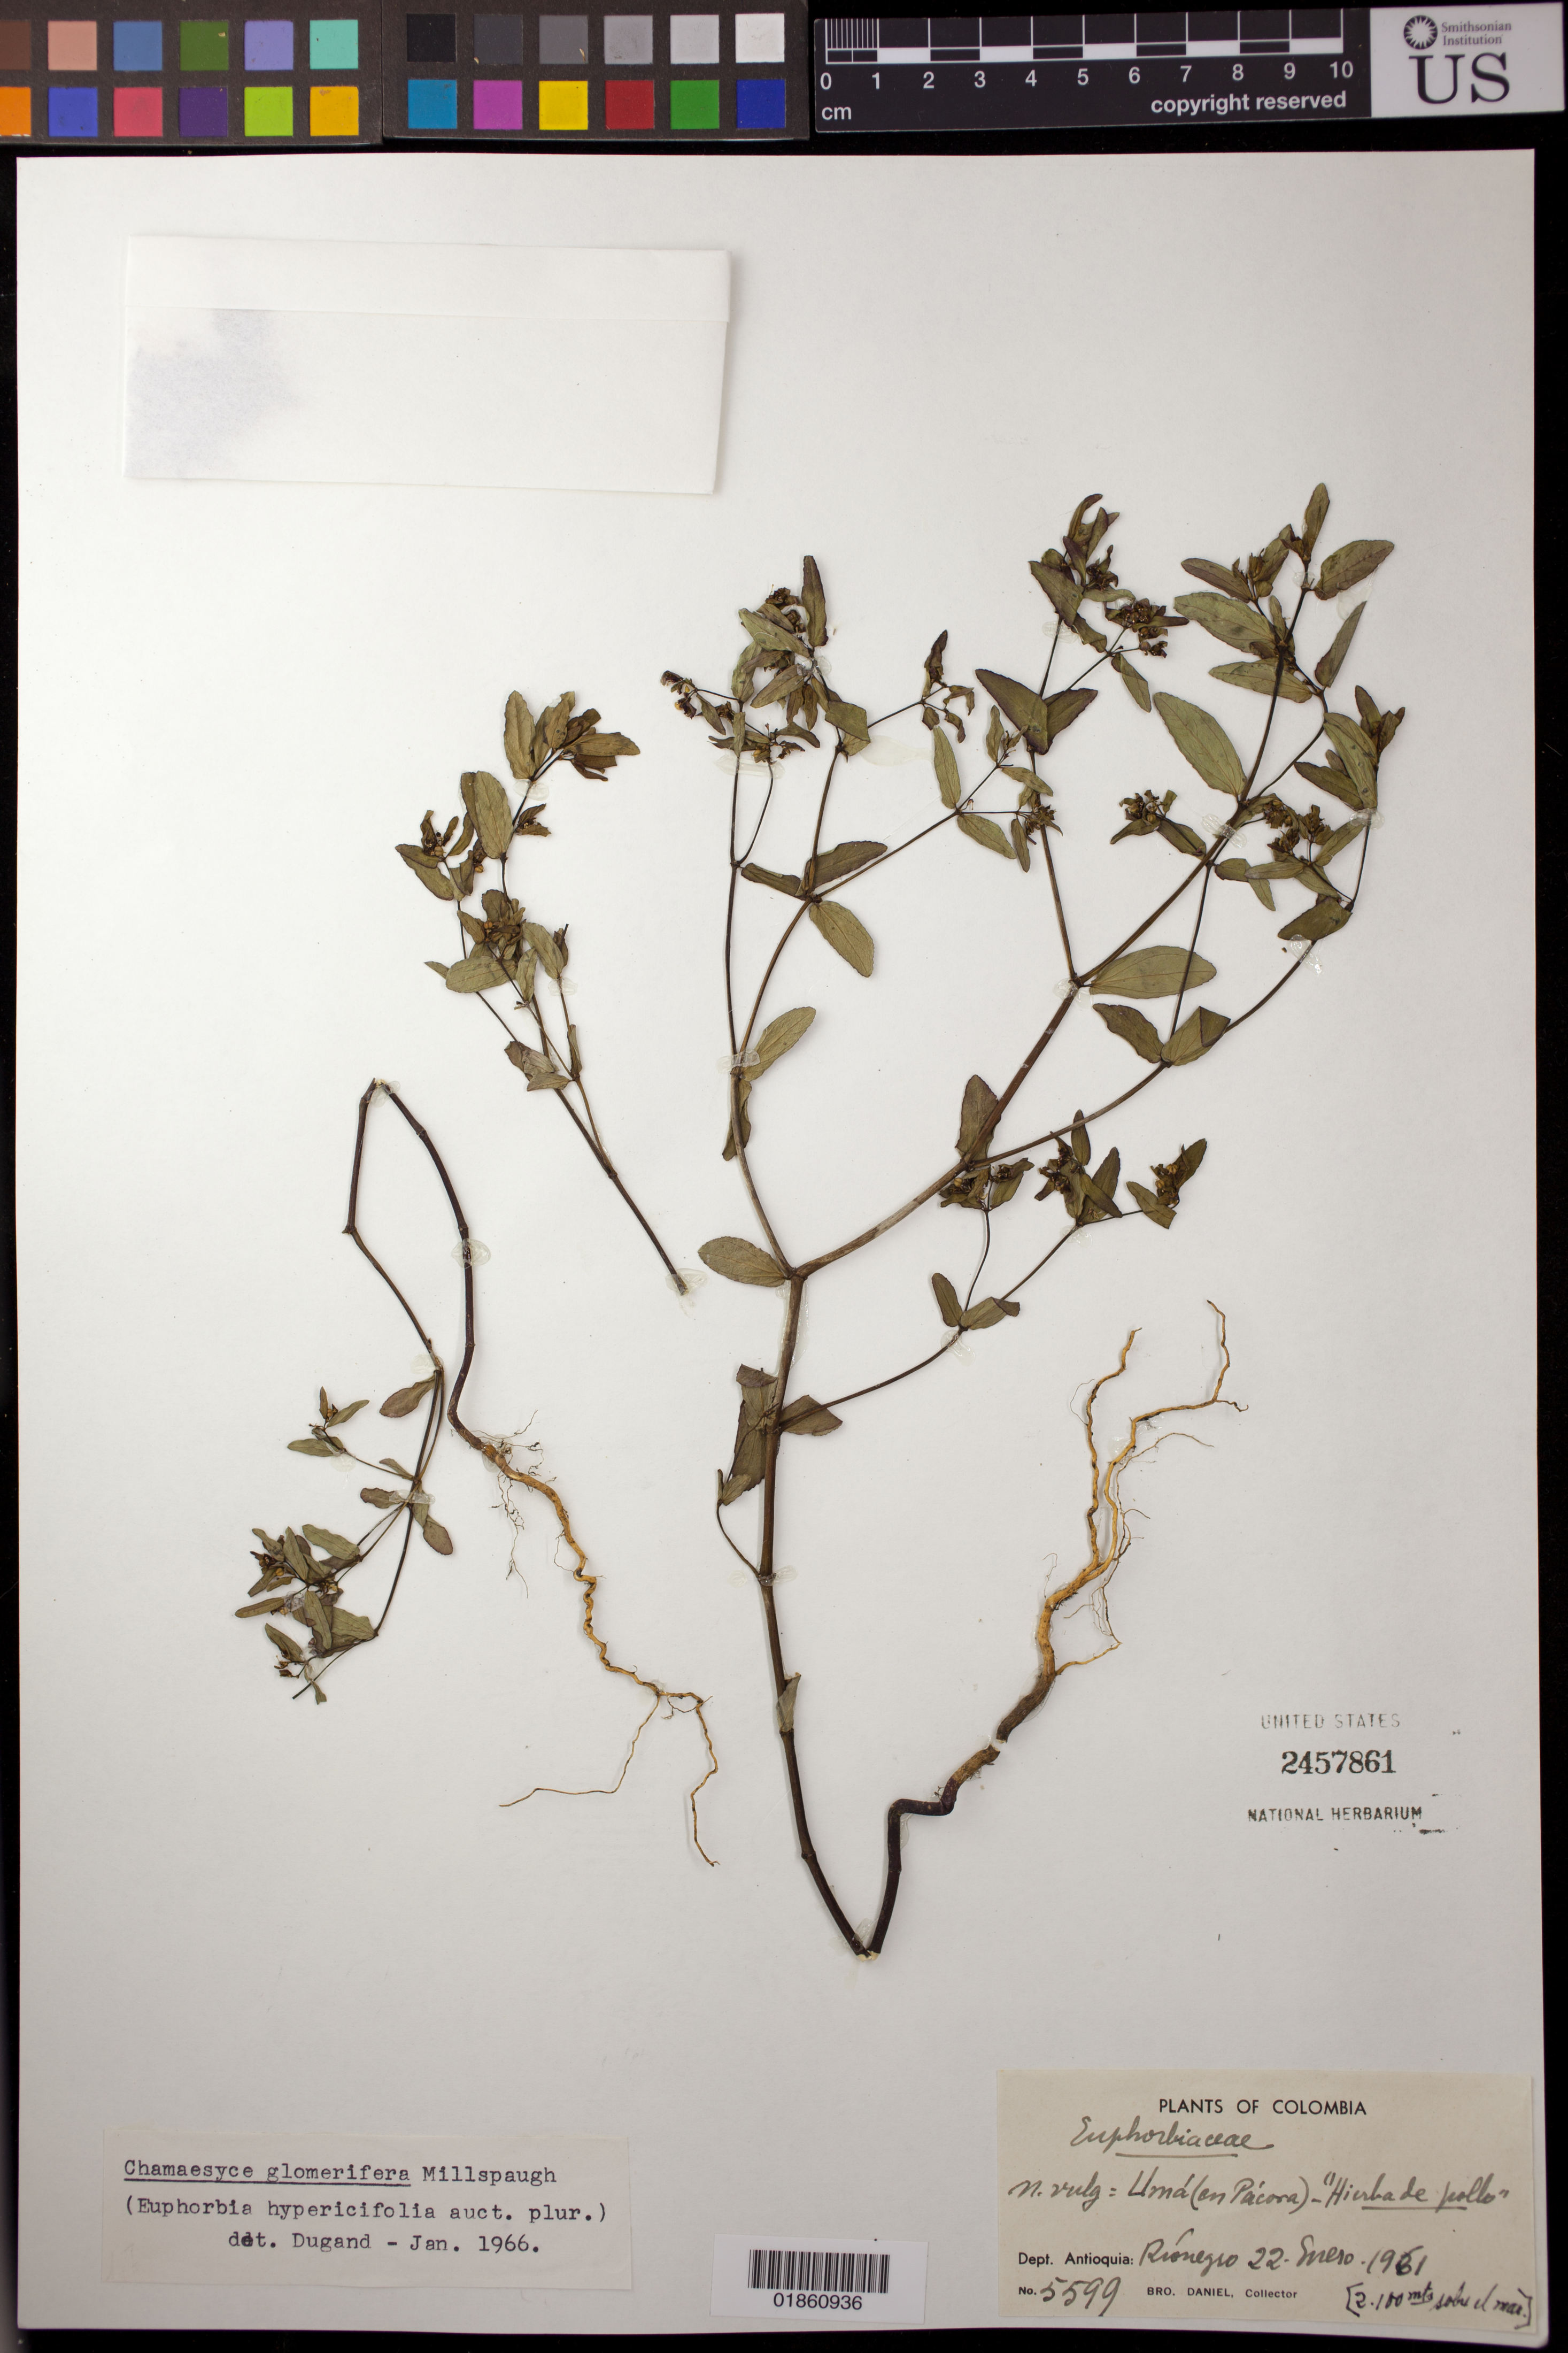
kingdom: Plantae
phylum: Tracheophyta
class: Magnoliopsida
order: Malpighiales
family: Euphorbiaceae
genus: Euphorbia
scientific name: Euphorbia hypericifolia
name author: L.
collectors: Bro. Daniel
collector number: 5599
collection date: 1961-01-22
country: Colombia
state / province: Antioquia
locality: Ríonegro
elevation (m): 2100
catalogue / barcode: US 2457861